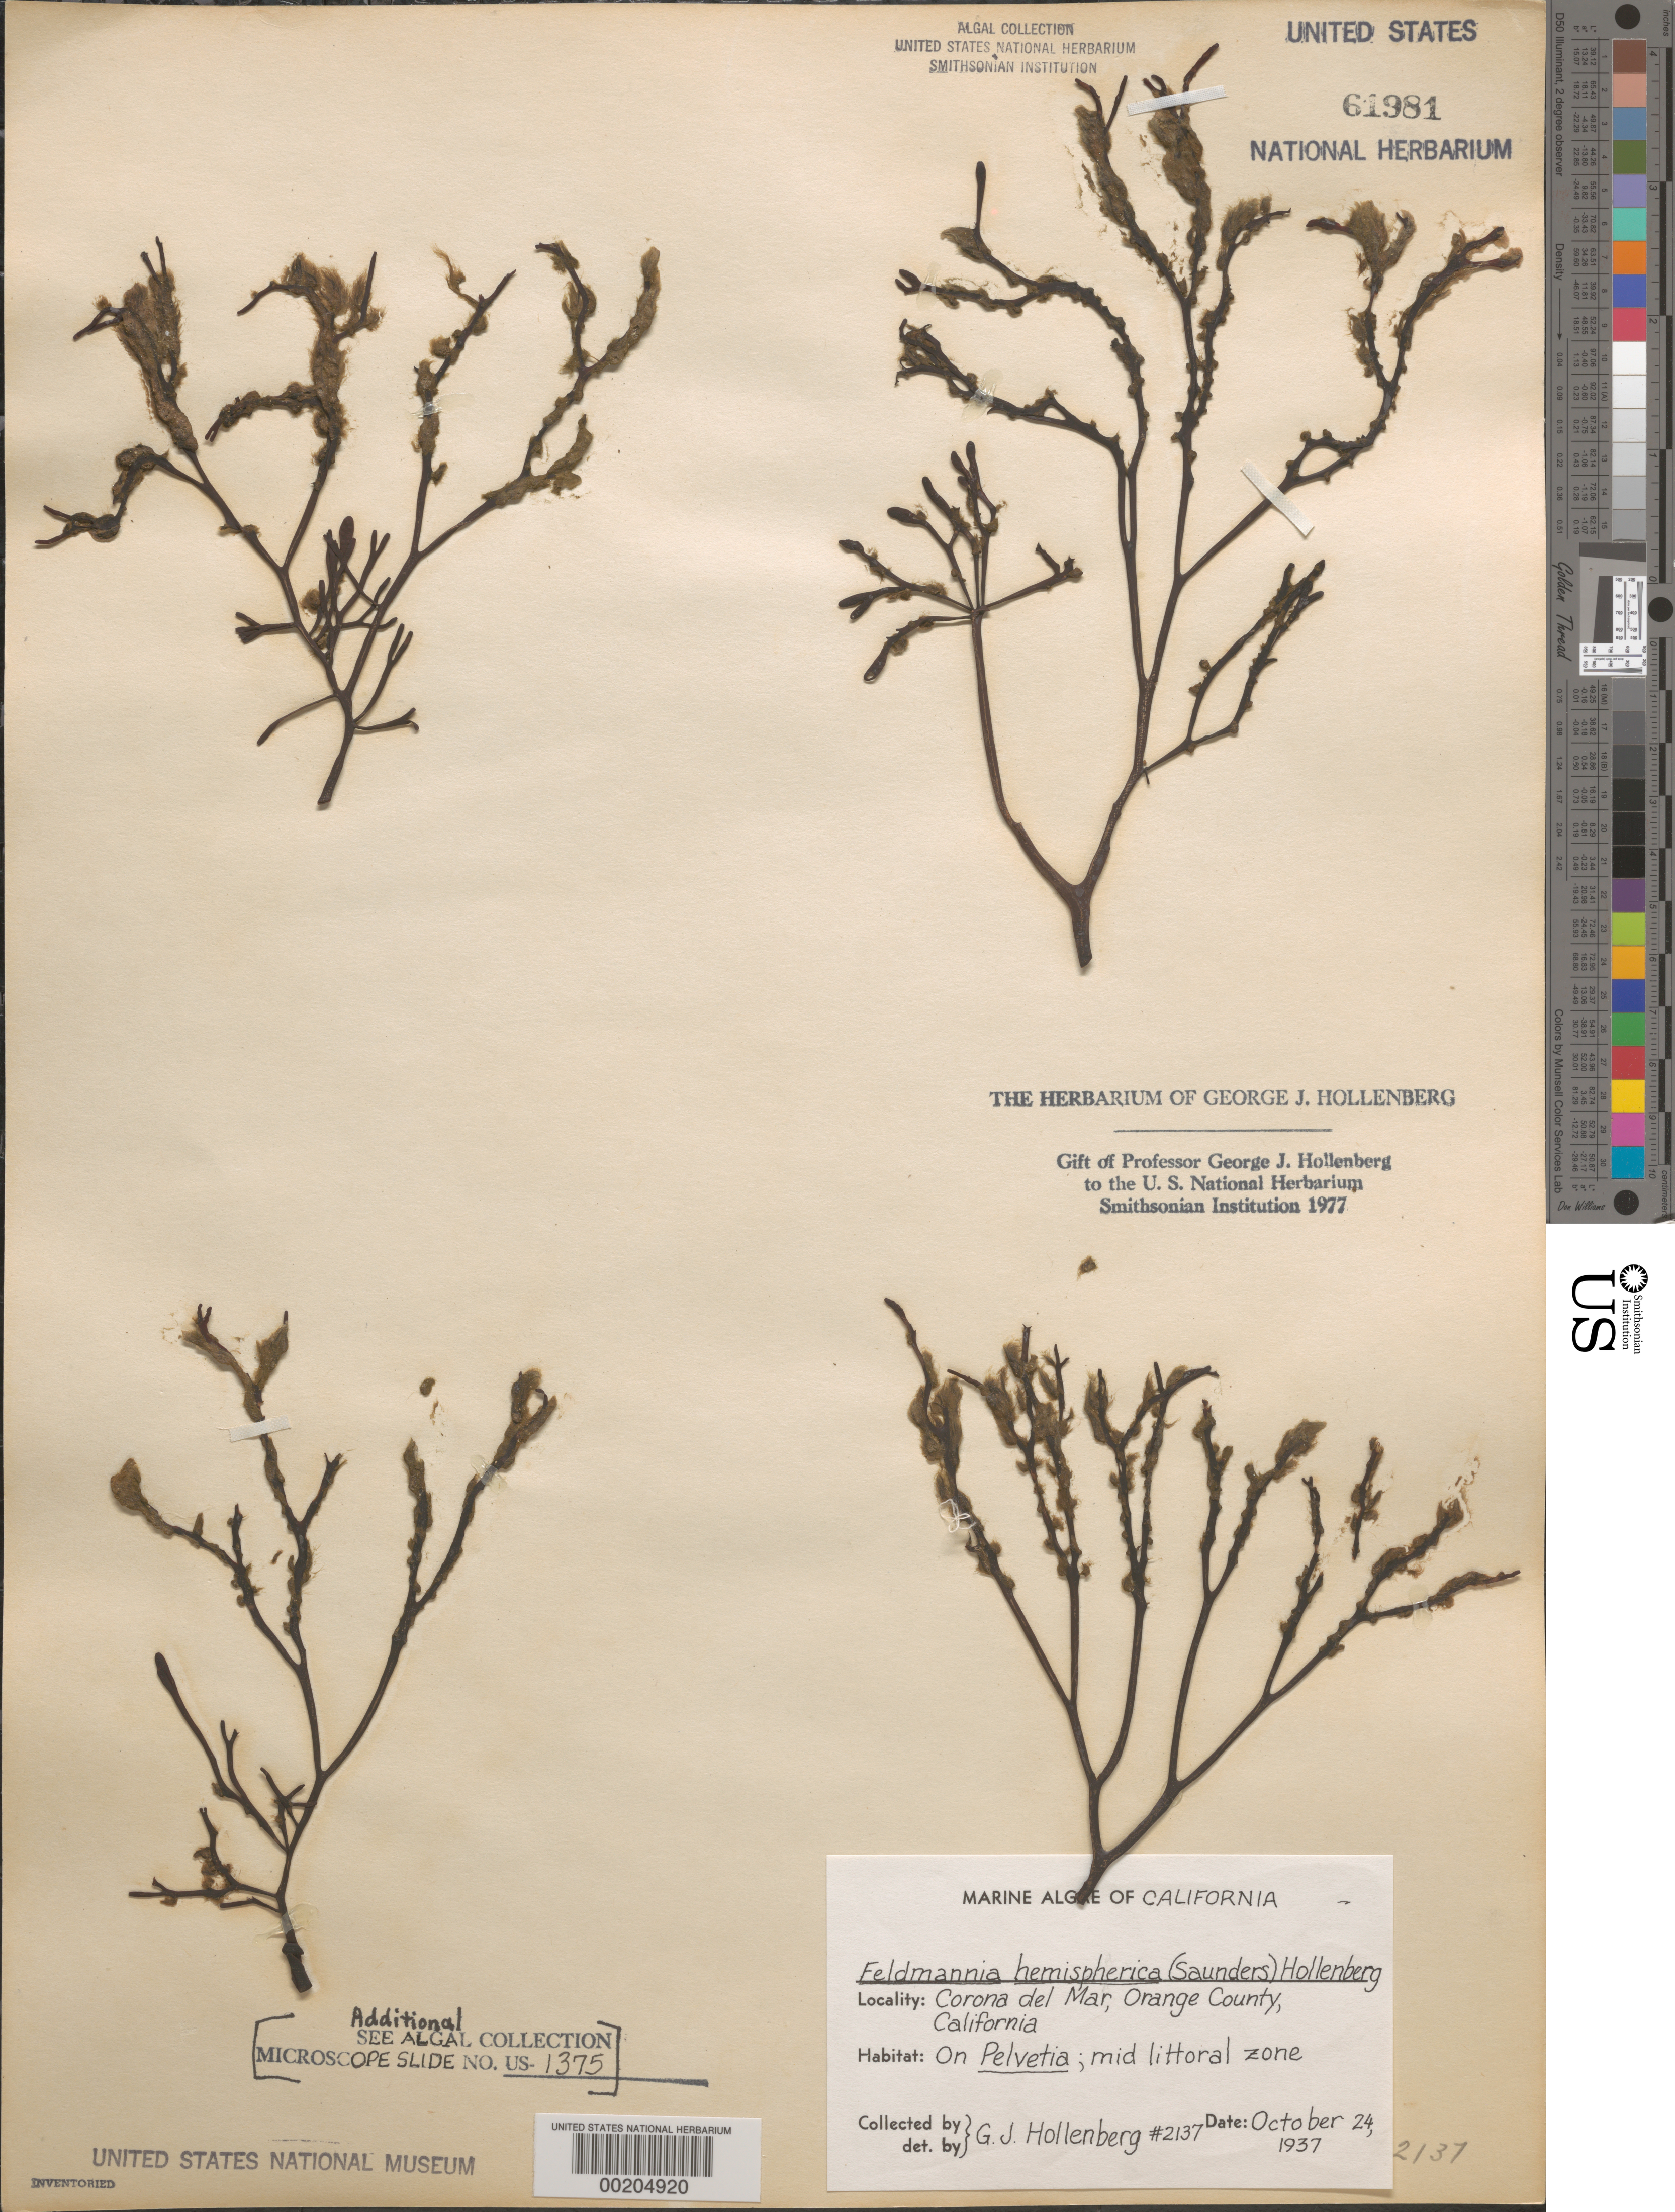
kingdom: Chromista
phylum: Ochrophyta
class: Phaeophyceae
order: Ectocarpales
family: Acinetosporaceae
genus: Feldmannia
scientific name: Feldmannia hemispherica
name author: (D.A. Saunders) Hollenb.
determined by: Hollenberg, George J.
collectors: G. Hollenberg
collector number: GJH 2137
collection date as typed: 24 October 1937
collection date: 1937-10-24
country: United States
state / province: California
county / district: Orange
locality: Corona del Mar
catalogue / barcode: US 61981